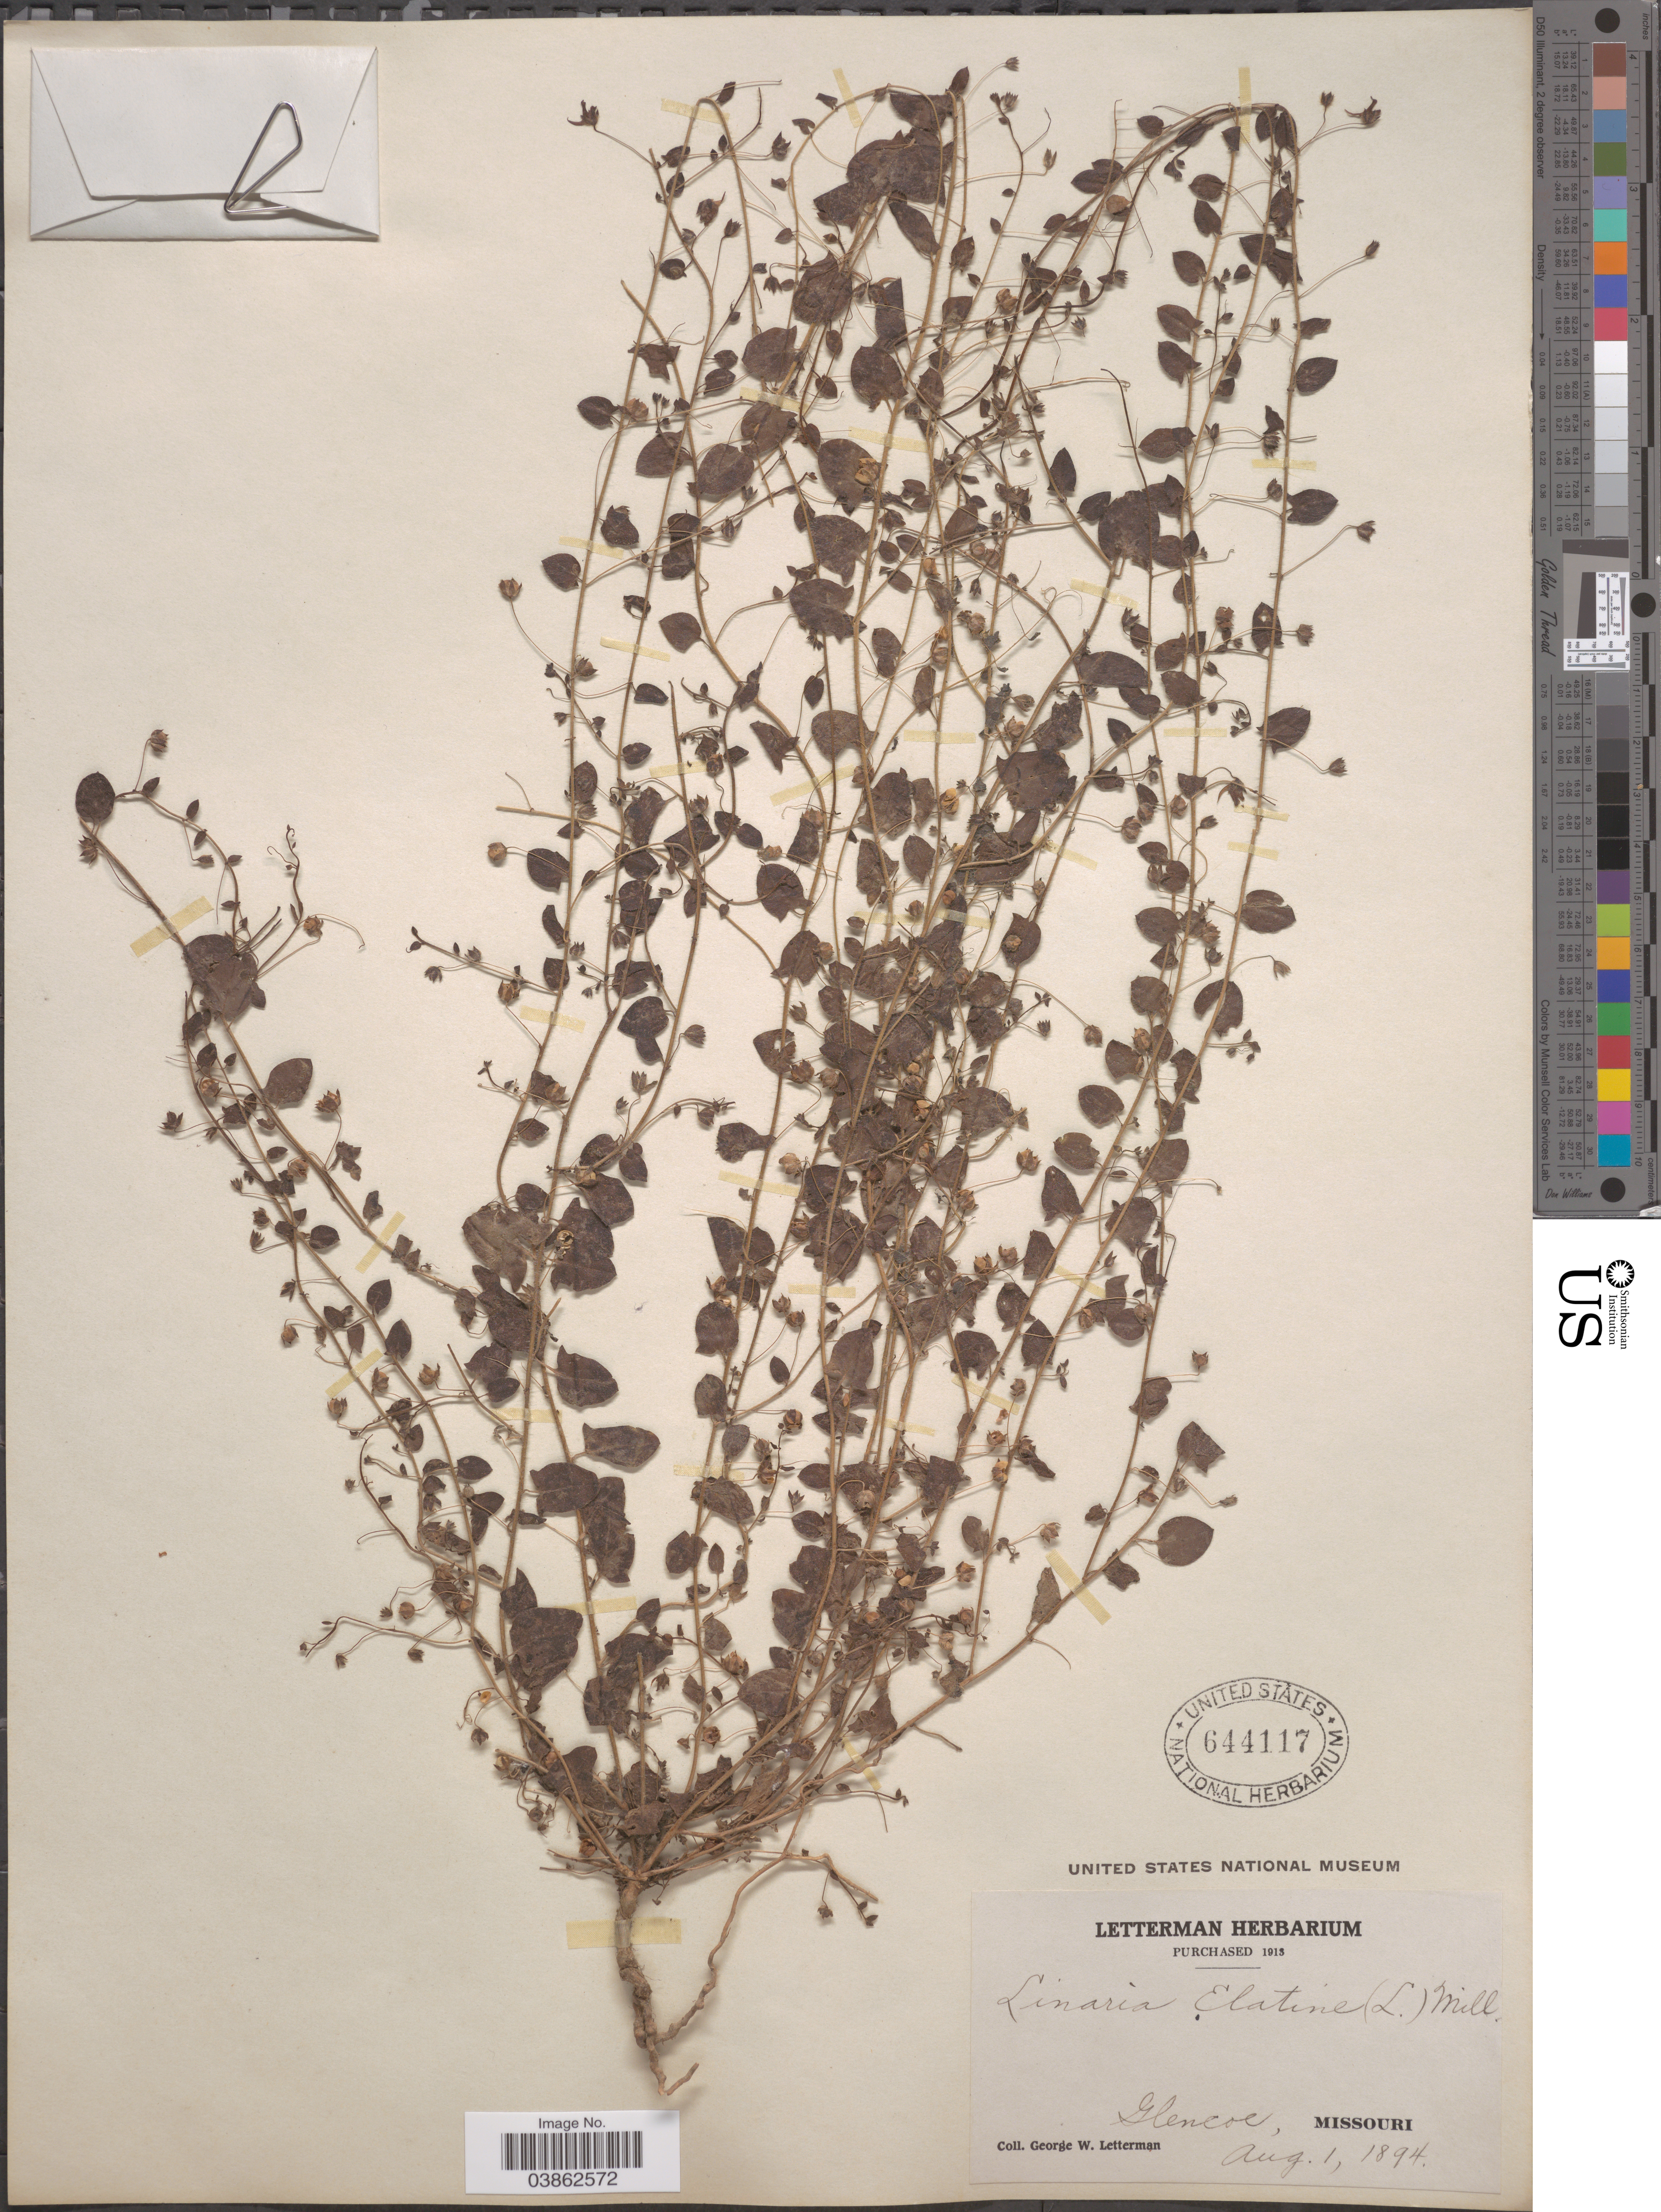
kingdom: Plantae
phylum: Tracheophyta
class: Magnoliopsida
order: Lamiales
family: Plantaginaceae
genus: Kickxia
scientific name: Kickxia elatine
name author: (L.) Dumort.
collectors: G. W. Letterman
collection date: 1894-08-01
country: United States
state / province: Missouri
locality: Glencoe.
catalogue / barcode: US 644117